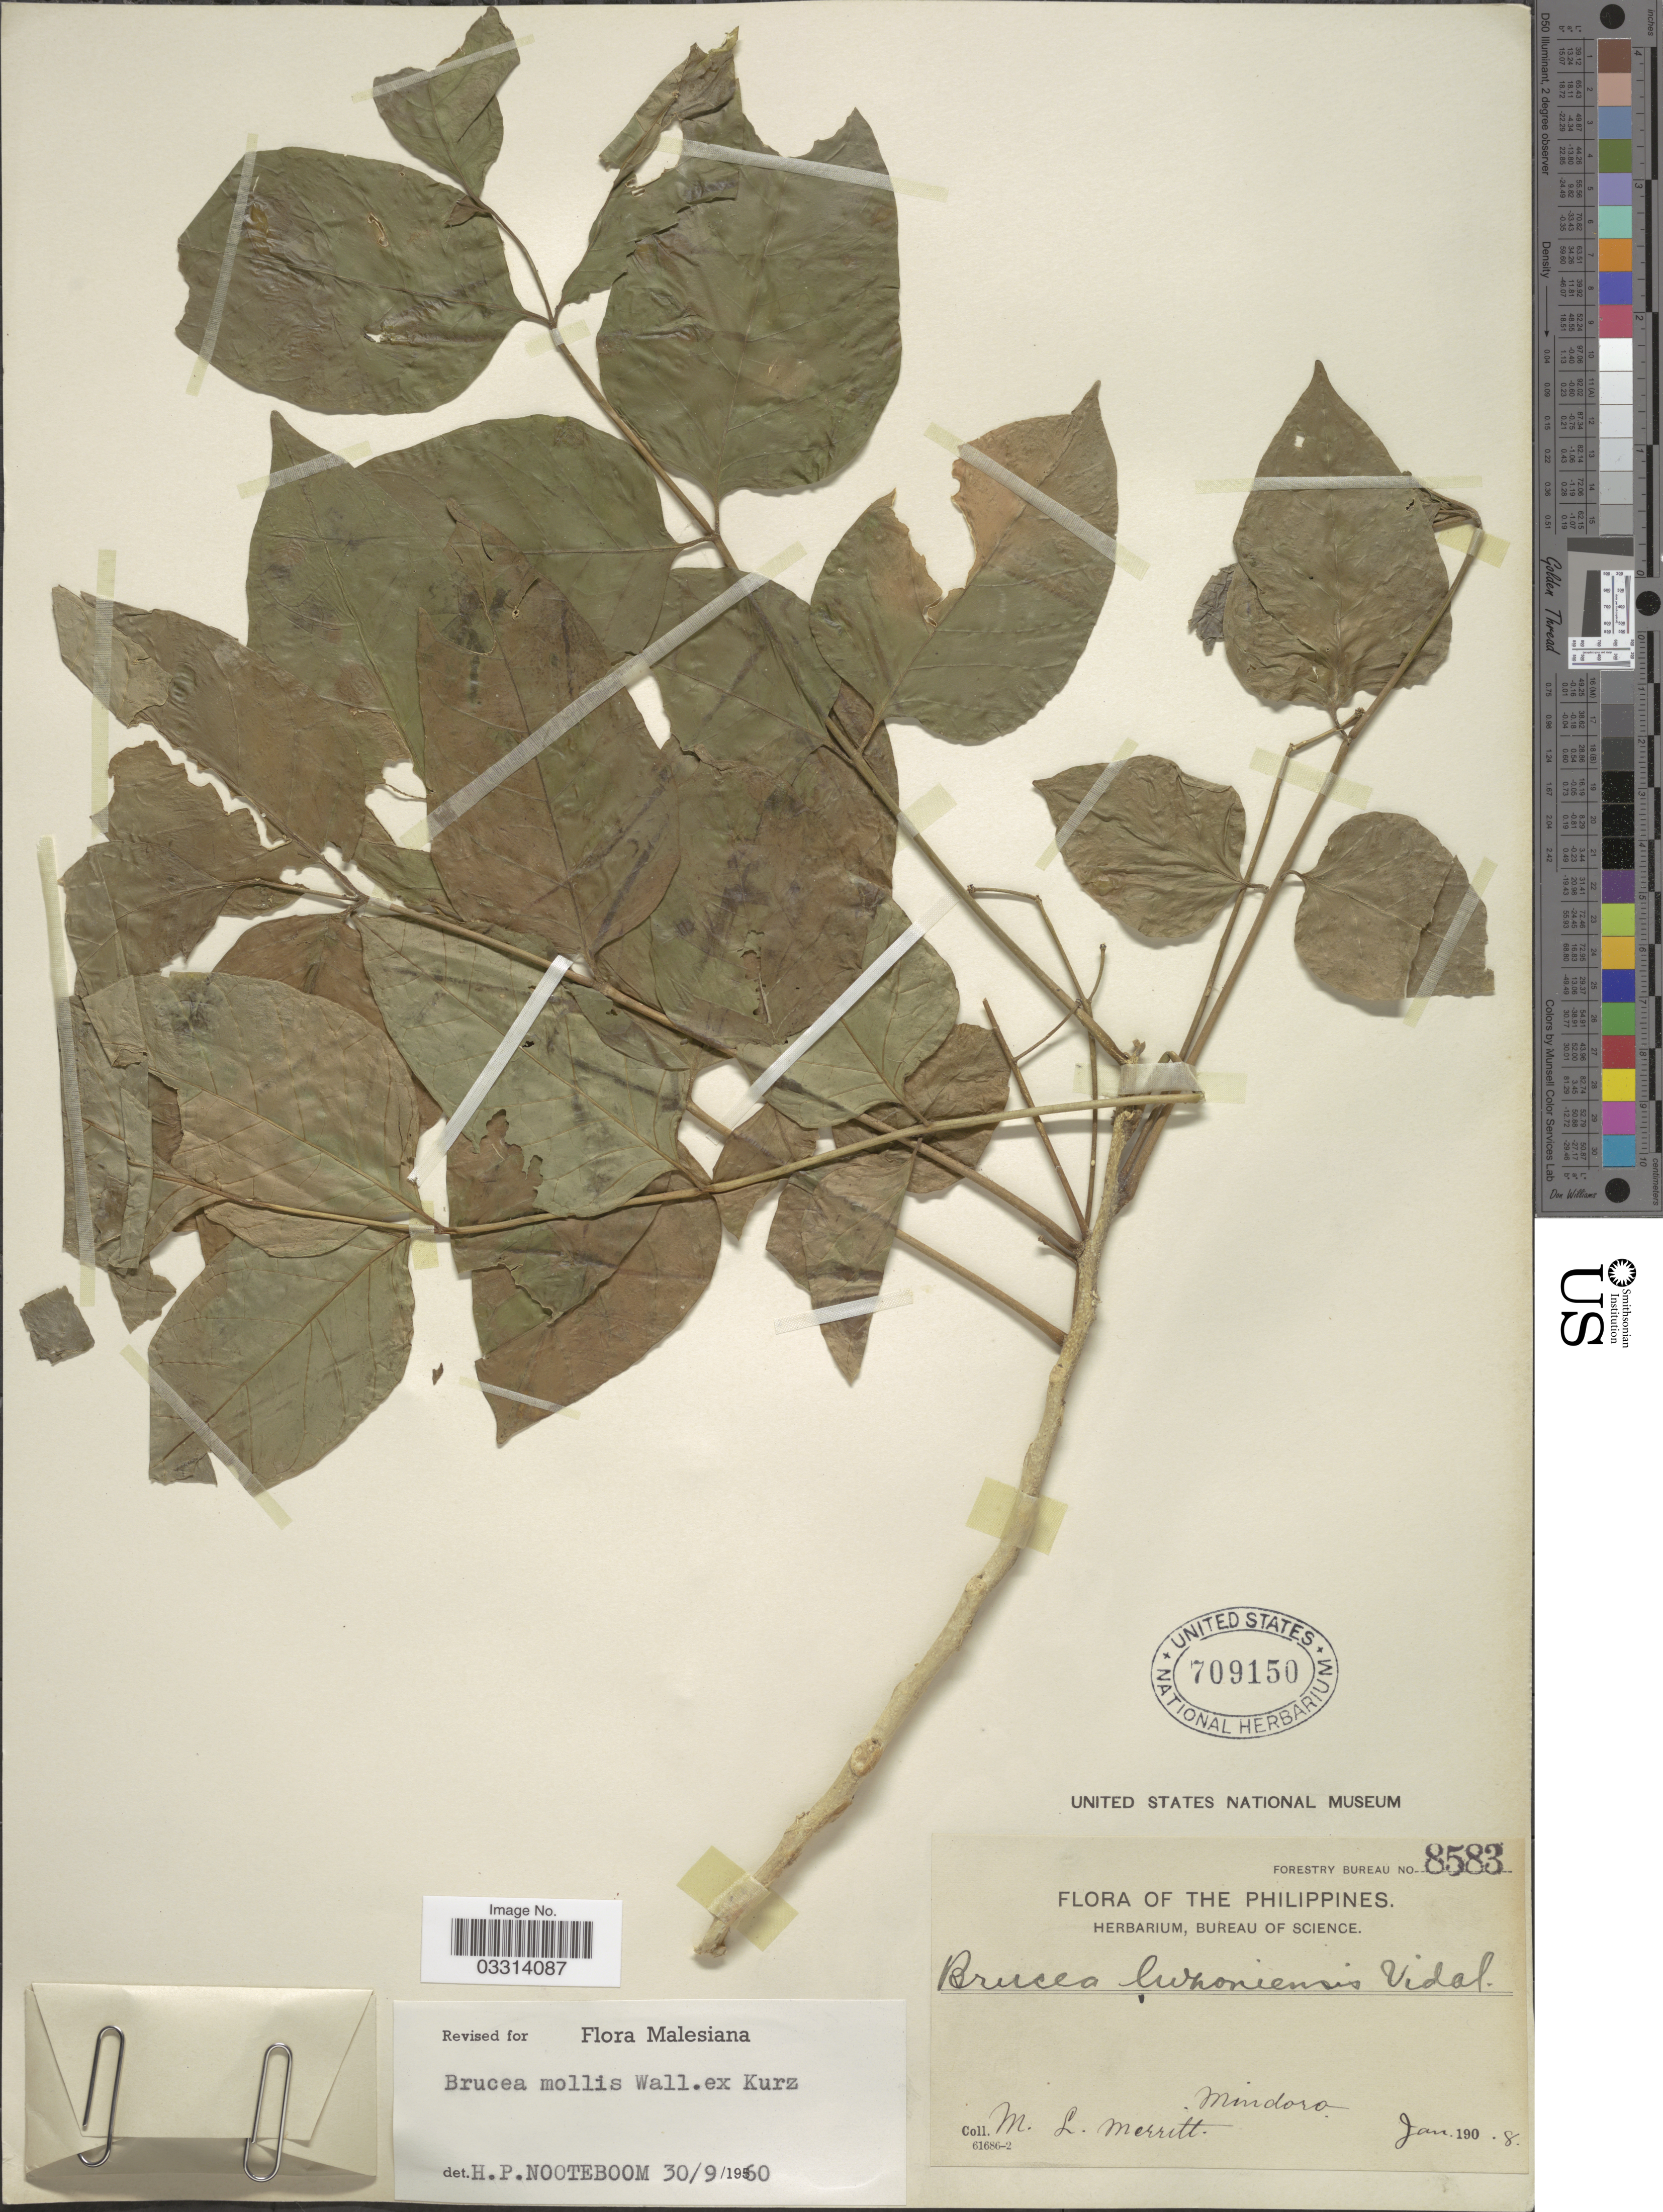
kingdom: Plantae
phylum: Tracheophyta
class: Magnoliopsida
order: Sapindales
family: Simaroubaceae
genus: Brucea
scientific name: Brucea mollis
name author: Wall. ex Kurz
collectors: M. L. Merritt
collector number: Forestry Bureau 8583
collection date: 1908-01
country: Philippines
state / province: Mimaropa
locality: Mindoro.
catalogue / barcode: US 709150